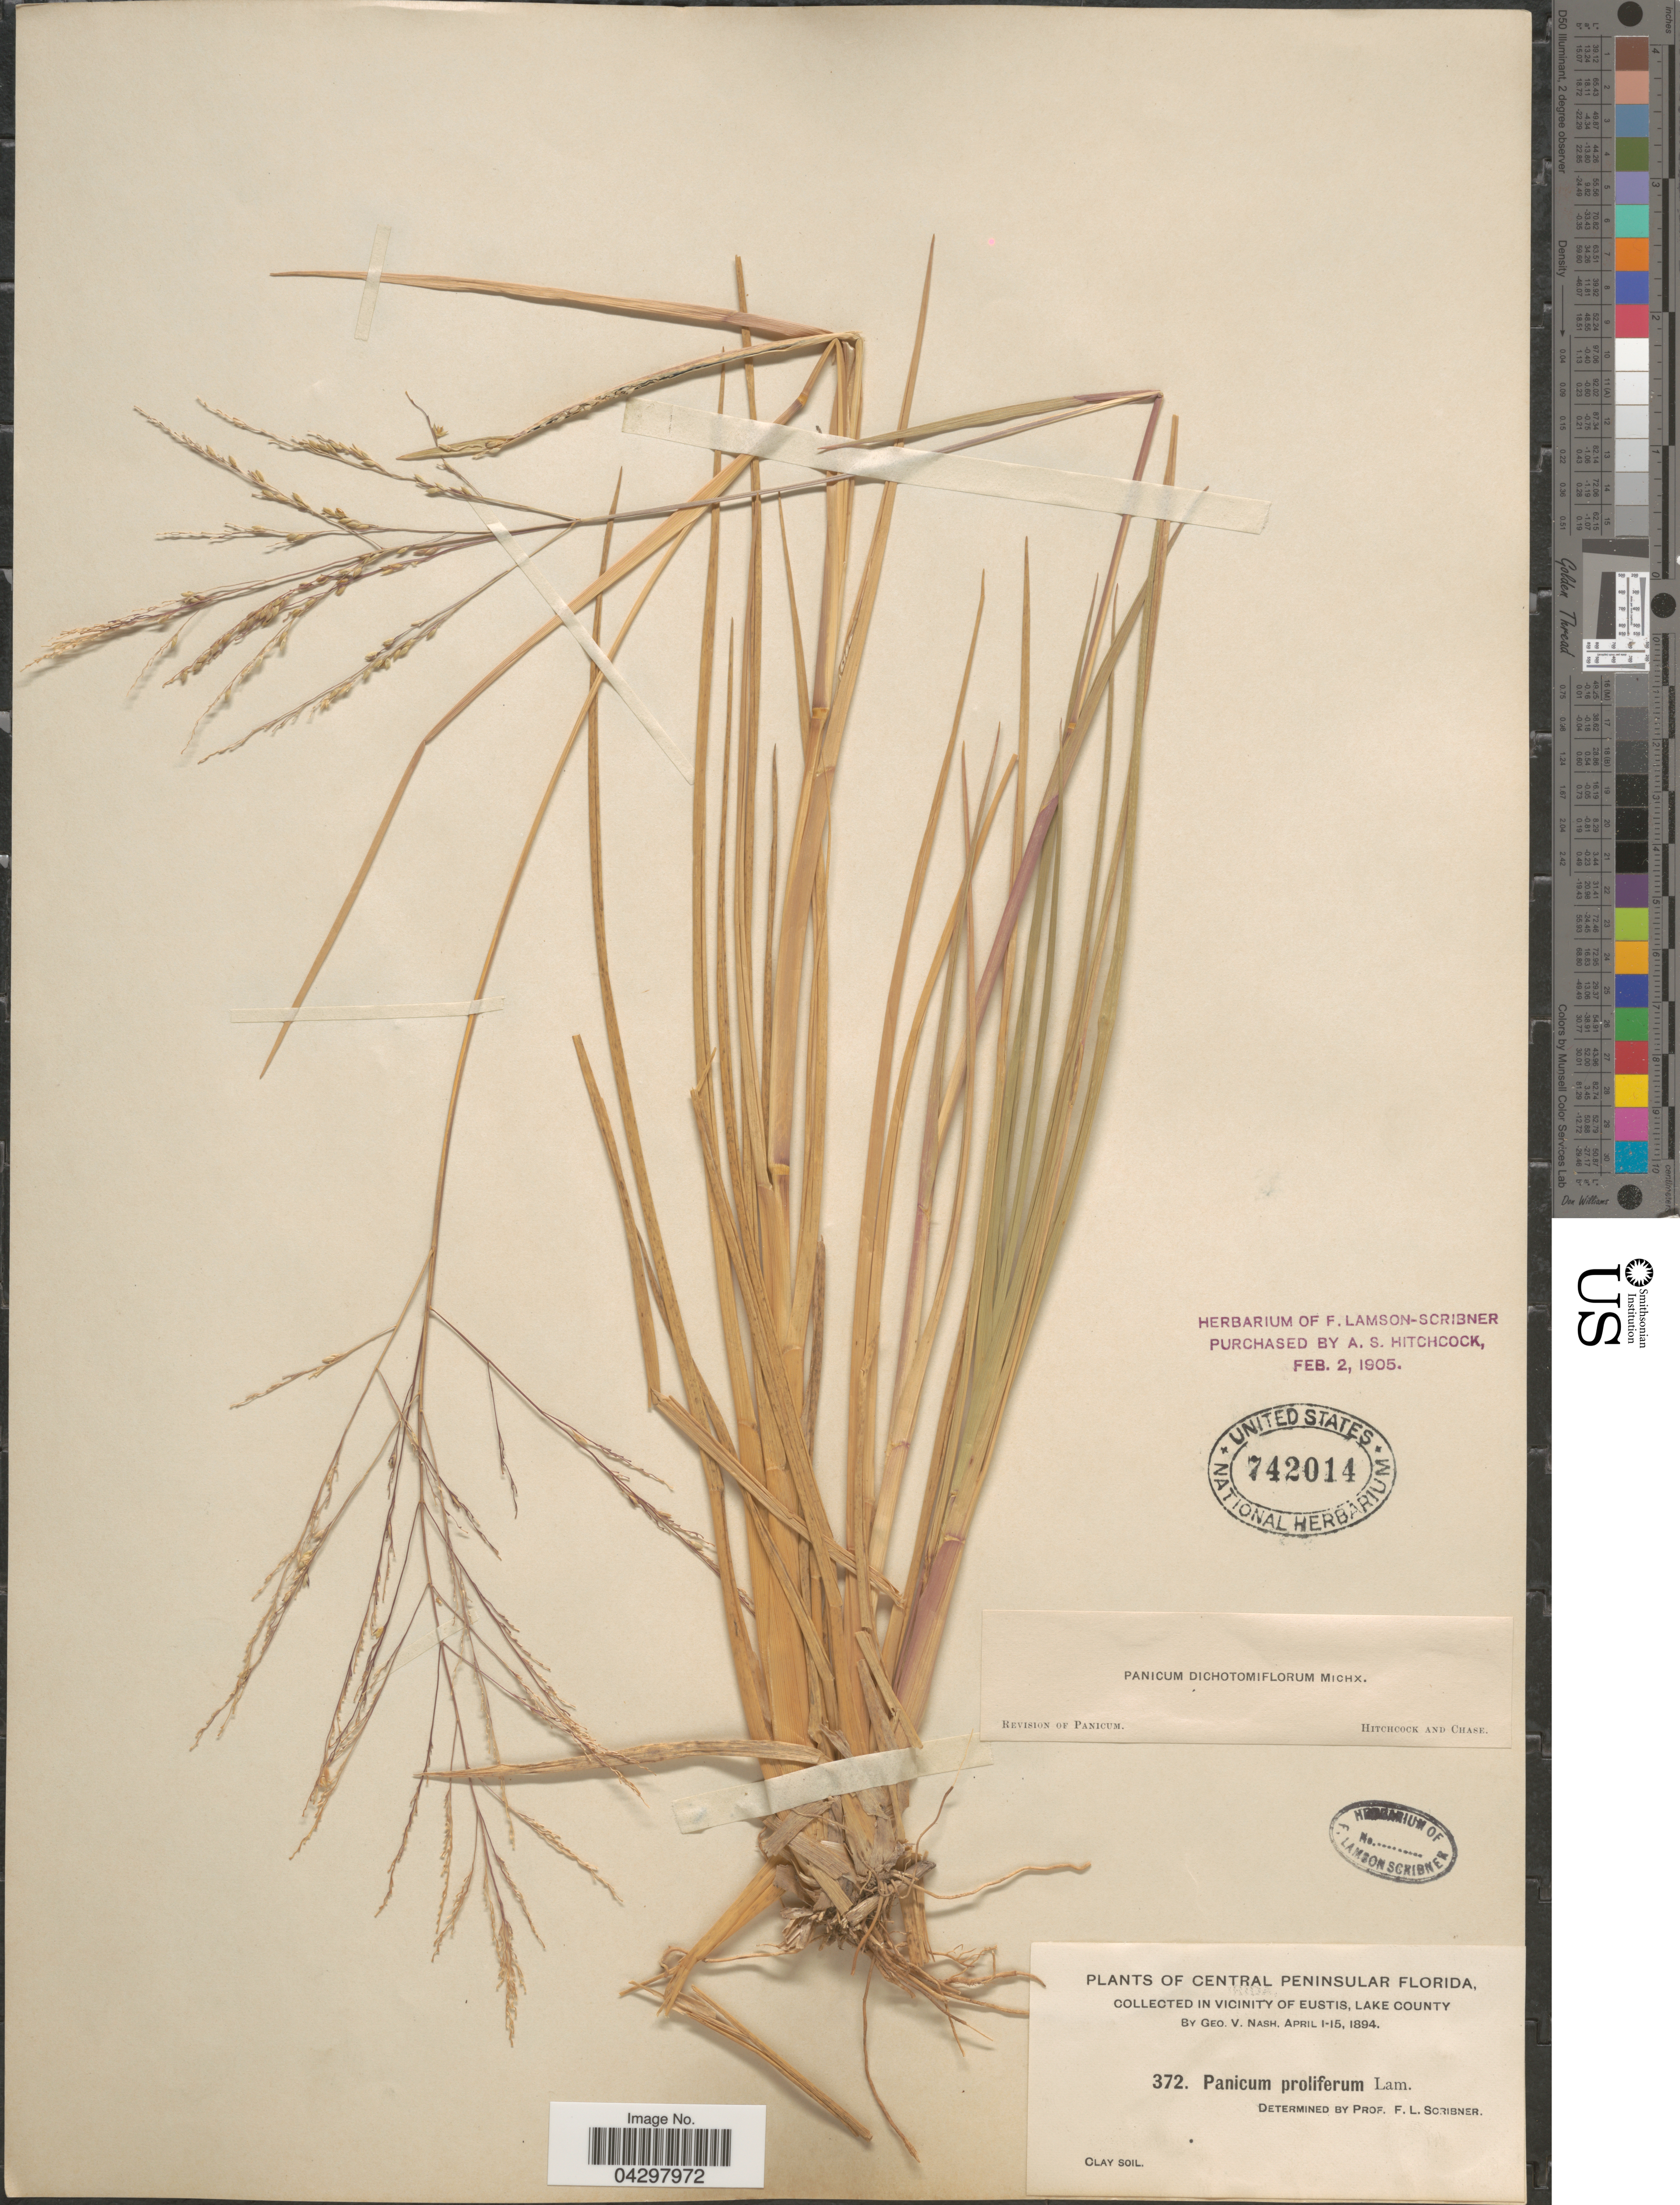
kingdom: Plantae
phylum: Tracheophyta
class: Liliopsida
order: Poales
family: Poaceae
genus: Panicum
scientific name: Panicum dichotomiflorum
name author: Michx.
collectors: G. V. Nash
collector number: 372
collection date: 1894-04-01/1894-04-15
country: United States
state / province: Florida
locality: Central Peninsular Florida. In Vicinity of Eustis, Lake County.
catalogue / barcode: US 742014